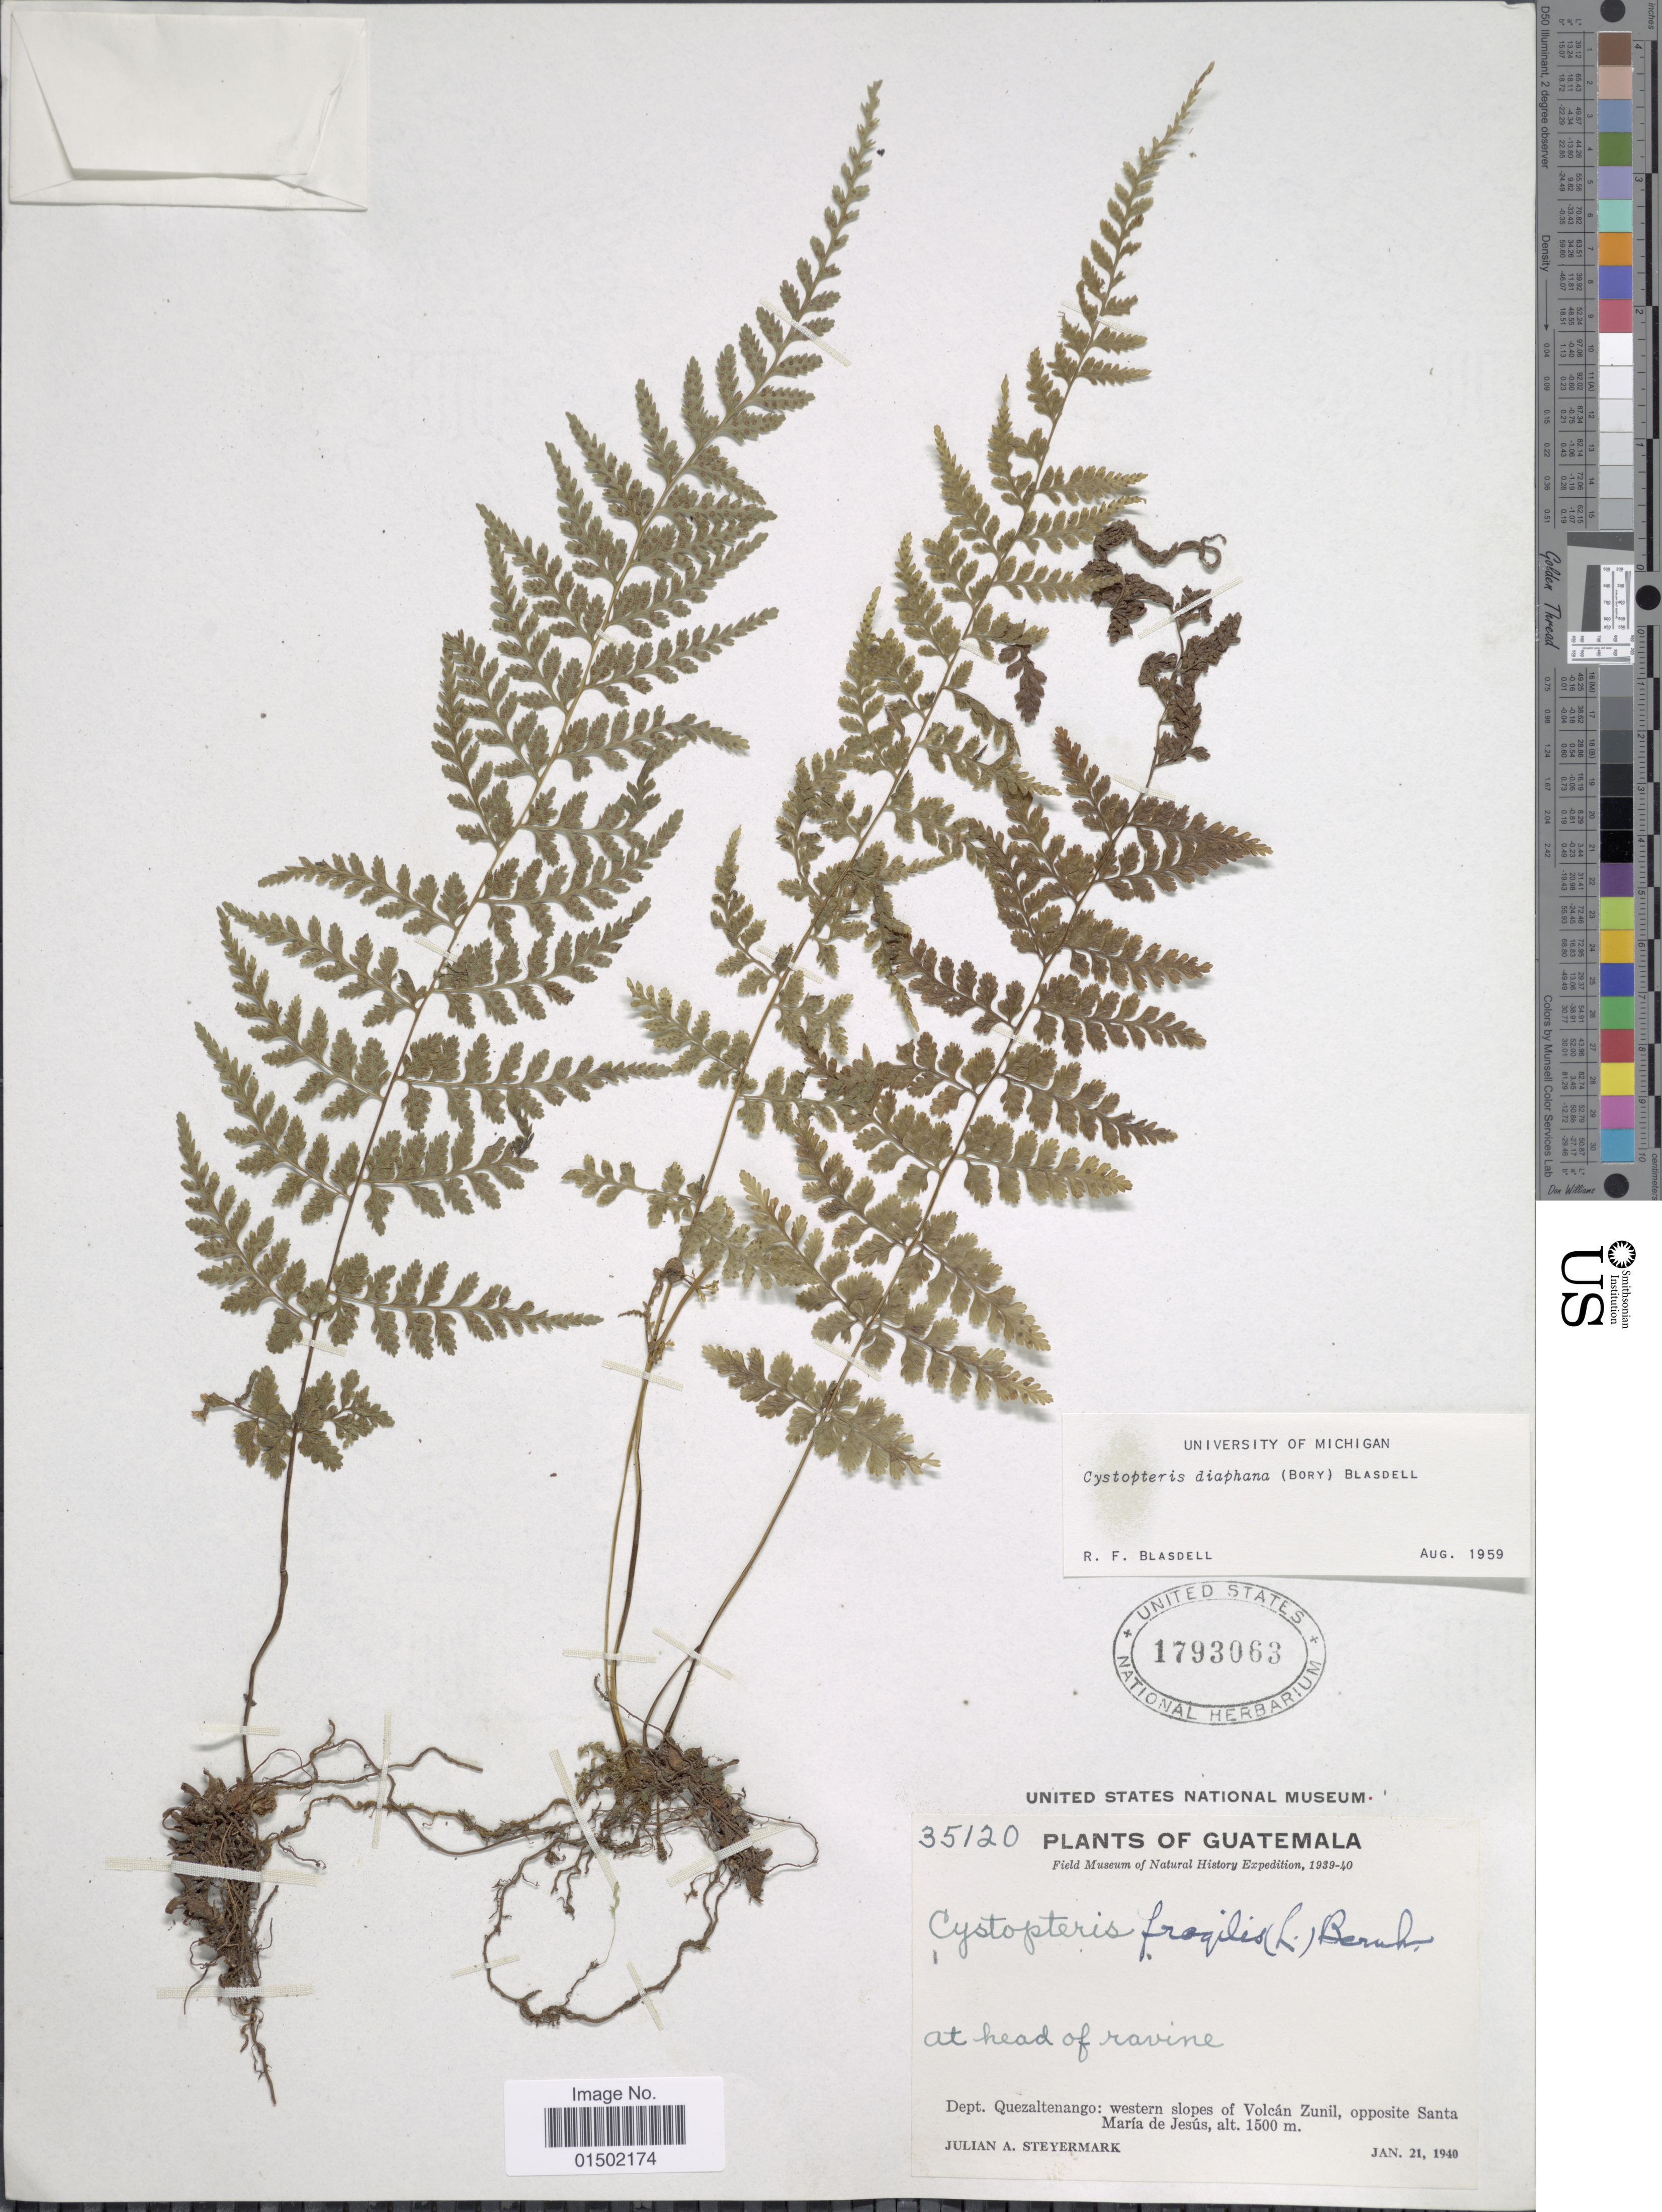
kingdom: Plantae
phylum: Tracheophyta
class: Polypodiopsida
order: Polypodiales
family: Cystopteridaceae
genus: Cystopteris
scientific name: Cystopteris diaphana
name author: (Bory) Blasdell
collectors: J. Steyermark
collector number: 35120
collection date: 1940-01-21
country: Guatemala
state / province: Quetzaltenango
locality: Western slopes of Volcan Zunil, opposite Santa Maria de Jesus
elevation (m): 1500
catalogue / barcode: US 1793063